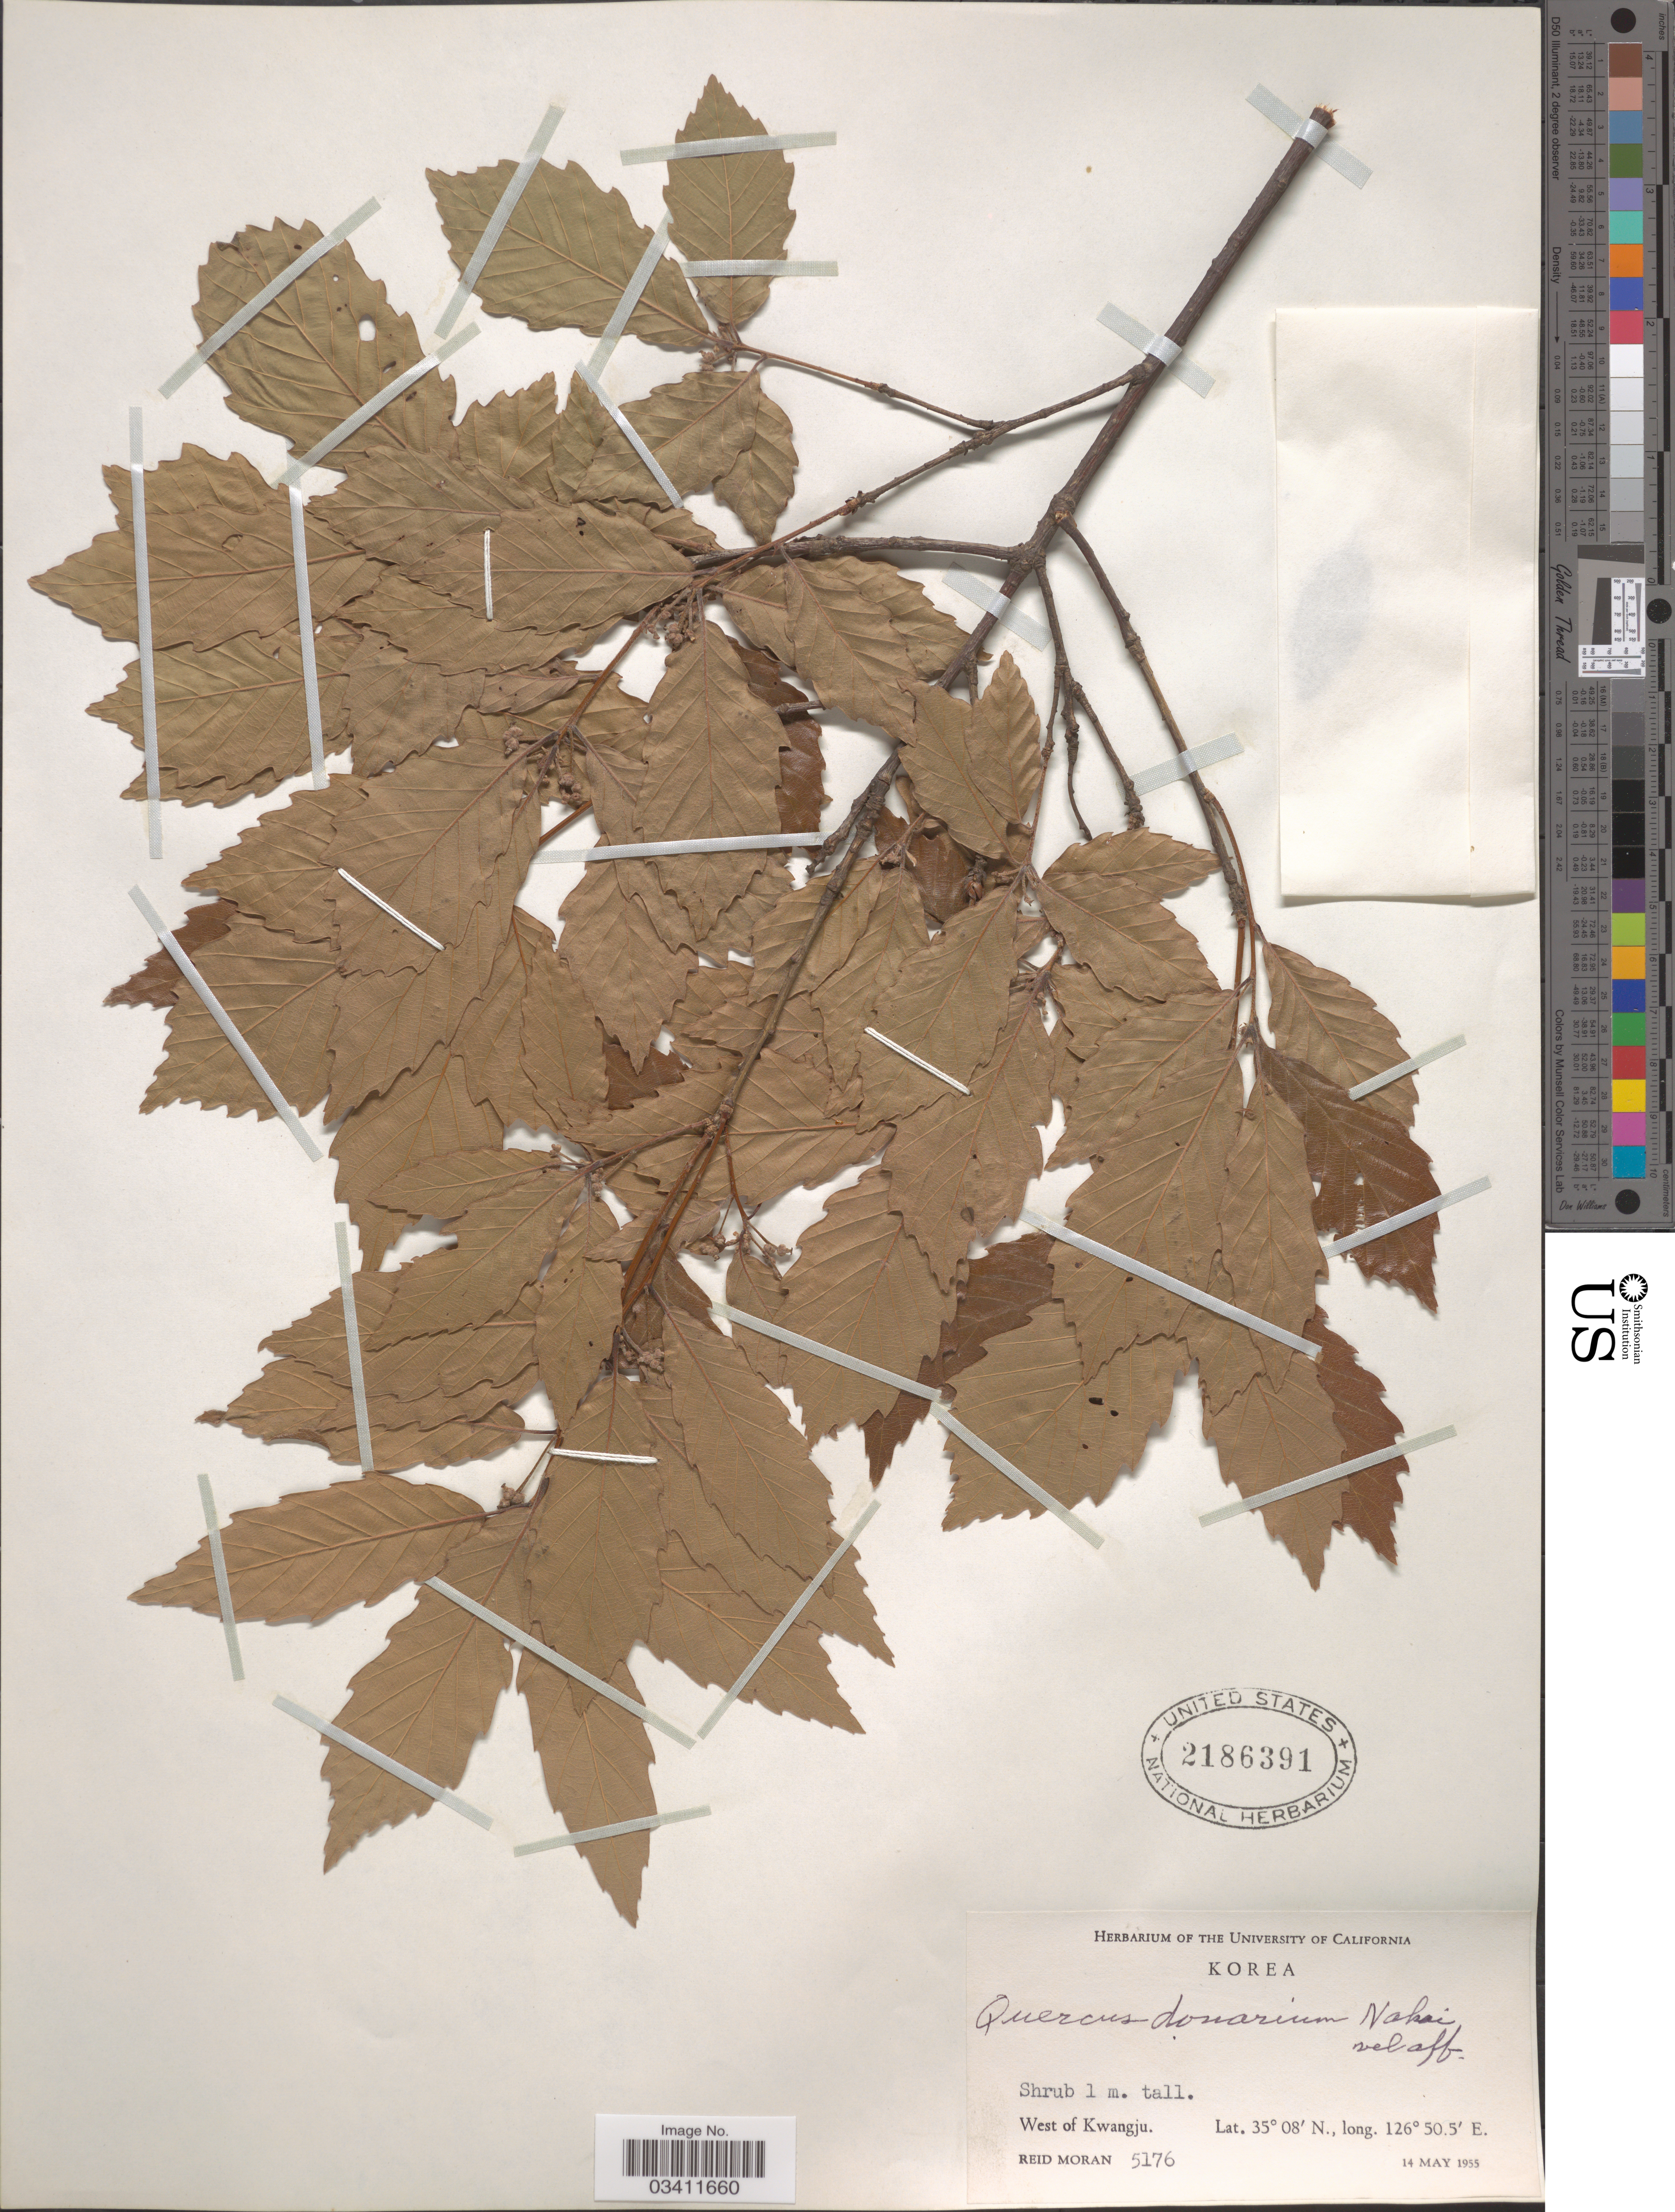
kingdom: Plantae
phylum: Tracheophyta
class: Magnoliopsida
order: Fagales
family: Fagaceae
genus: Quercus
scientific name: Quercus donarium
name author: Nakai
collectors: R. V. Moran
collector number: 5176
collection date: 1955-05-14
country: South Korea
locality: West of Kwangju.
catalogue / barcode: US 2186391